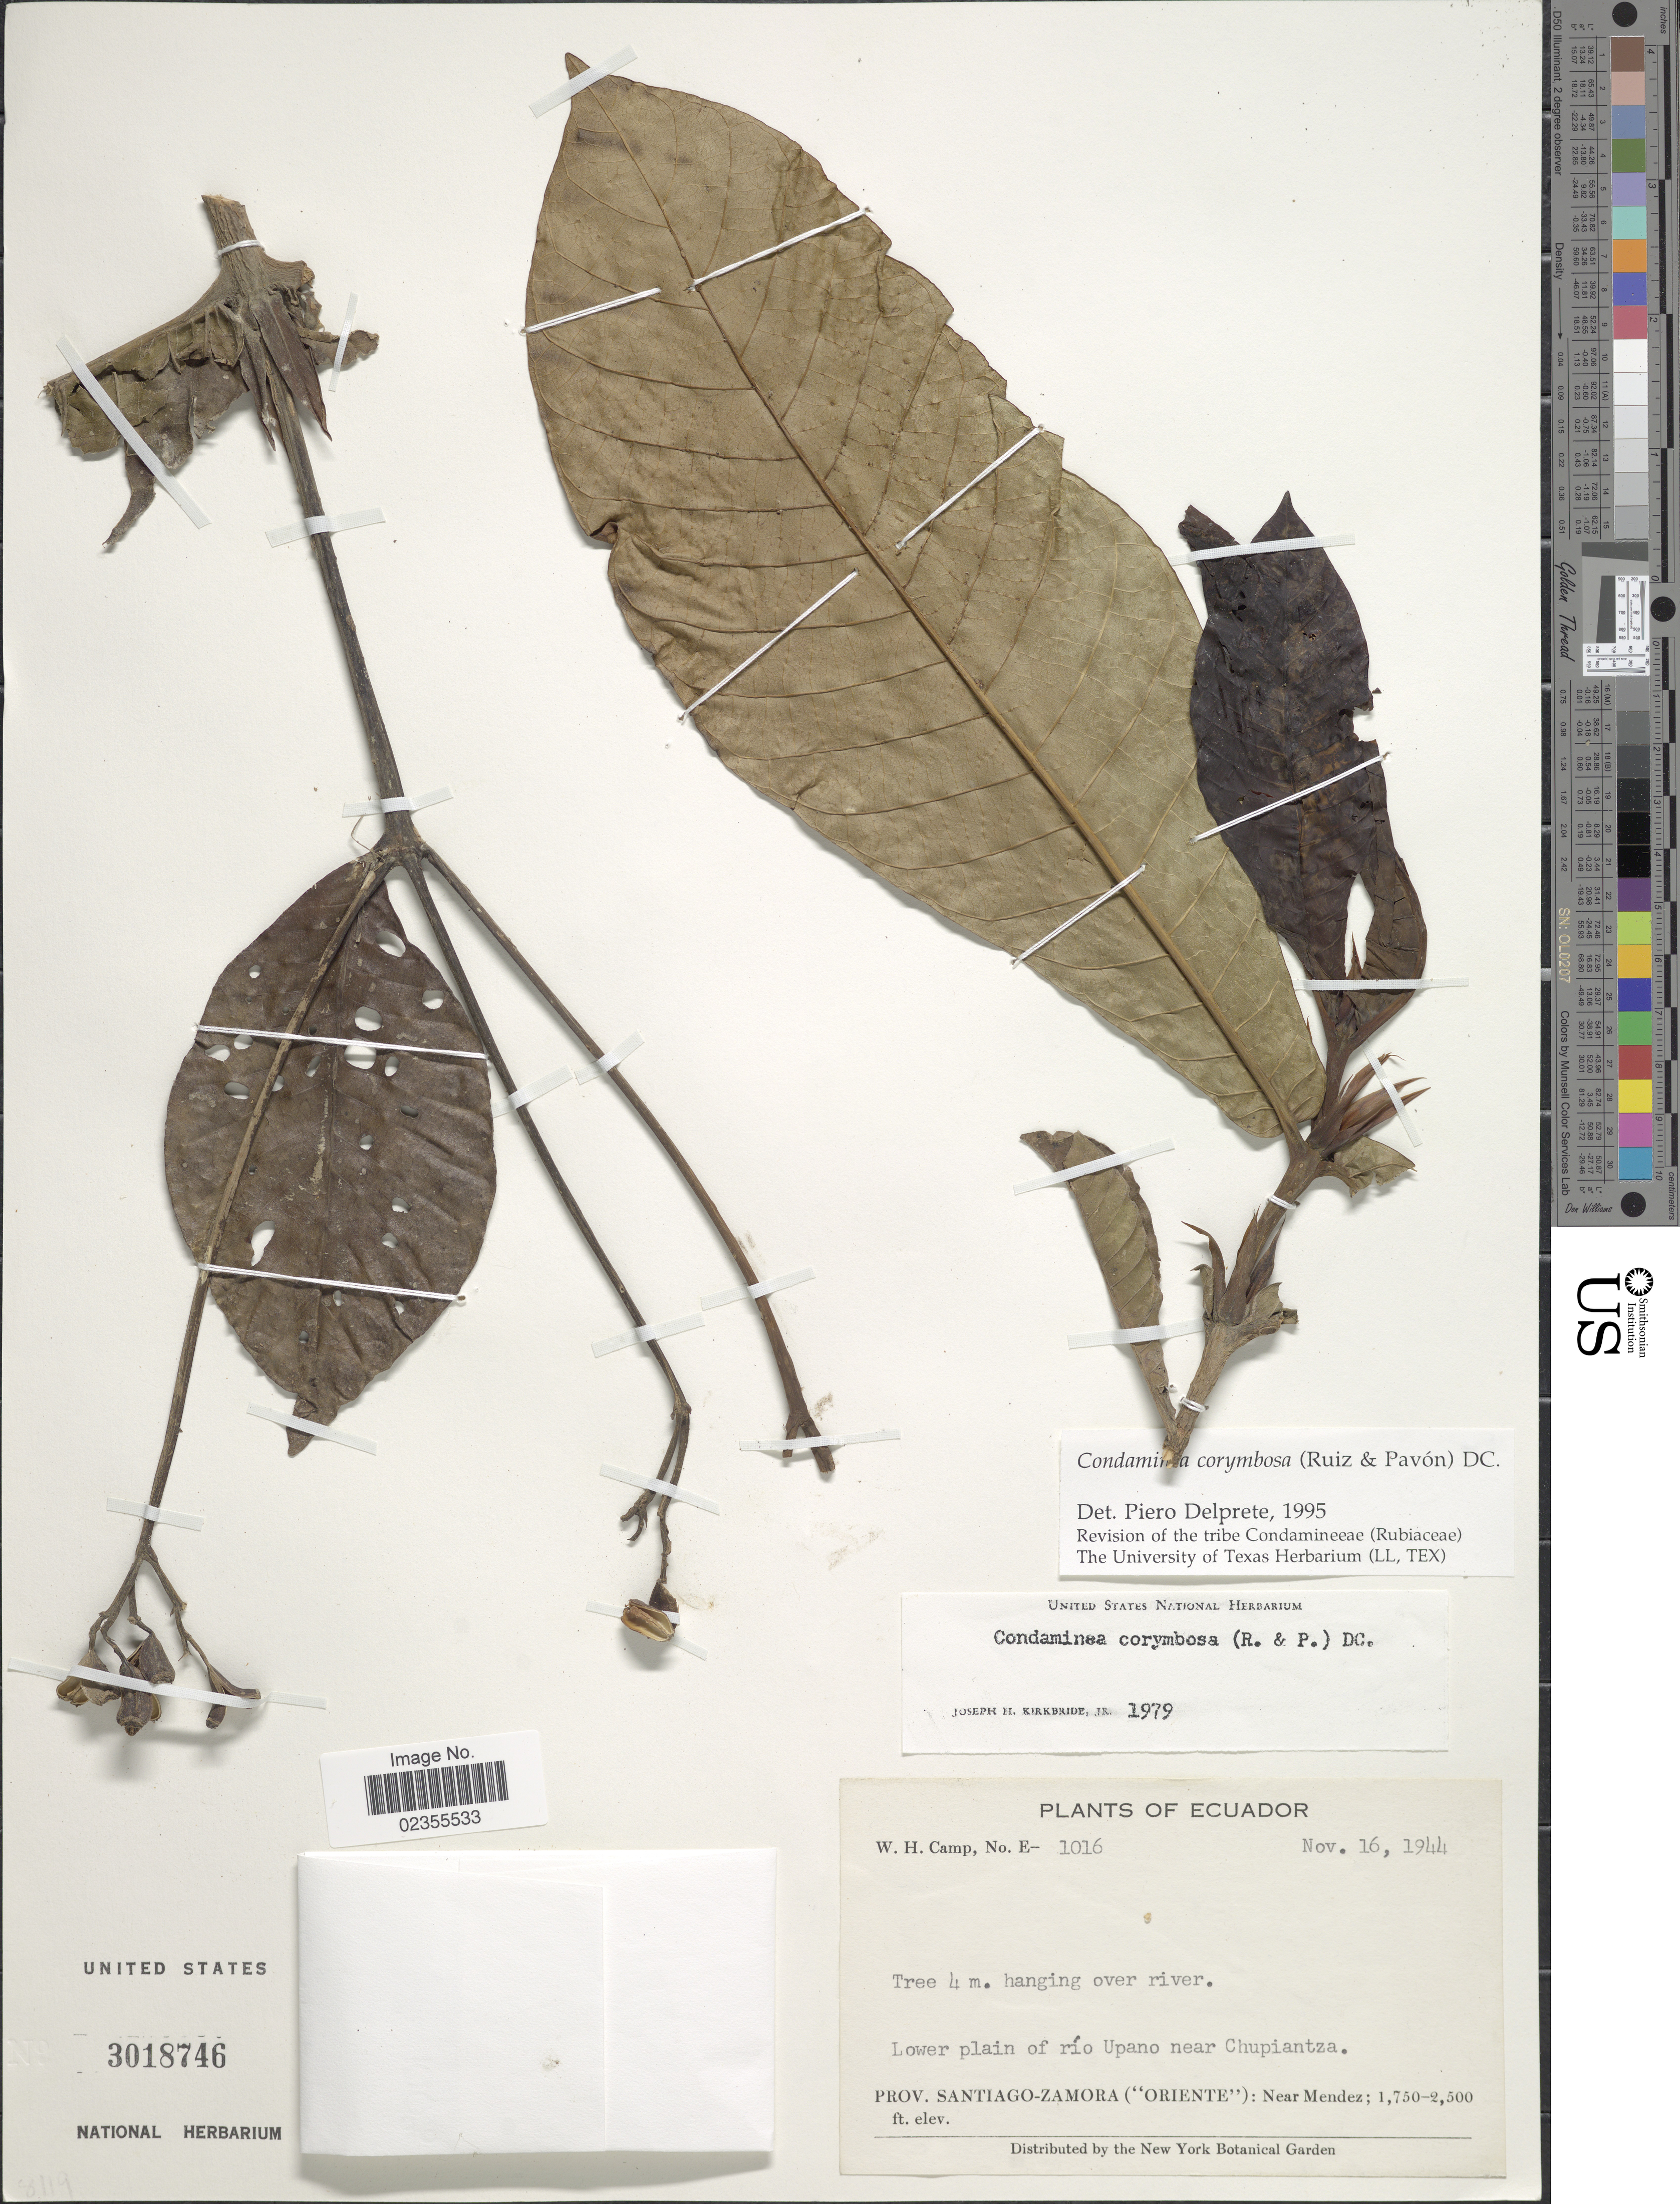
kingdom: Plantae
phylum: Tracheophyta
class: Magnoliopsida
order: Gentianales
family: Rubiaceae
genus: Condaminea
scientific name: Condaminea corymbosa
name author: (Ruiz & Pav.) DC.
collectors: W. H. Camp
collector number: E-1016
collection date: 1944-11-16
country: Ecuador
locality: Lower plain of rio Upano near Chupiantza. Prov. Santiago-Zamora ("Oriente"): Near Mendez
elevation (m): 533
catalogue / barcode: US 3018746